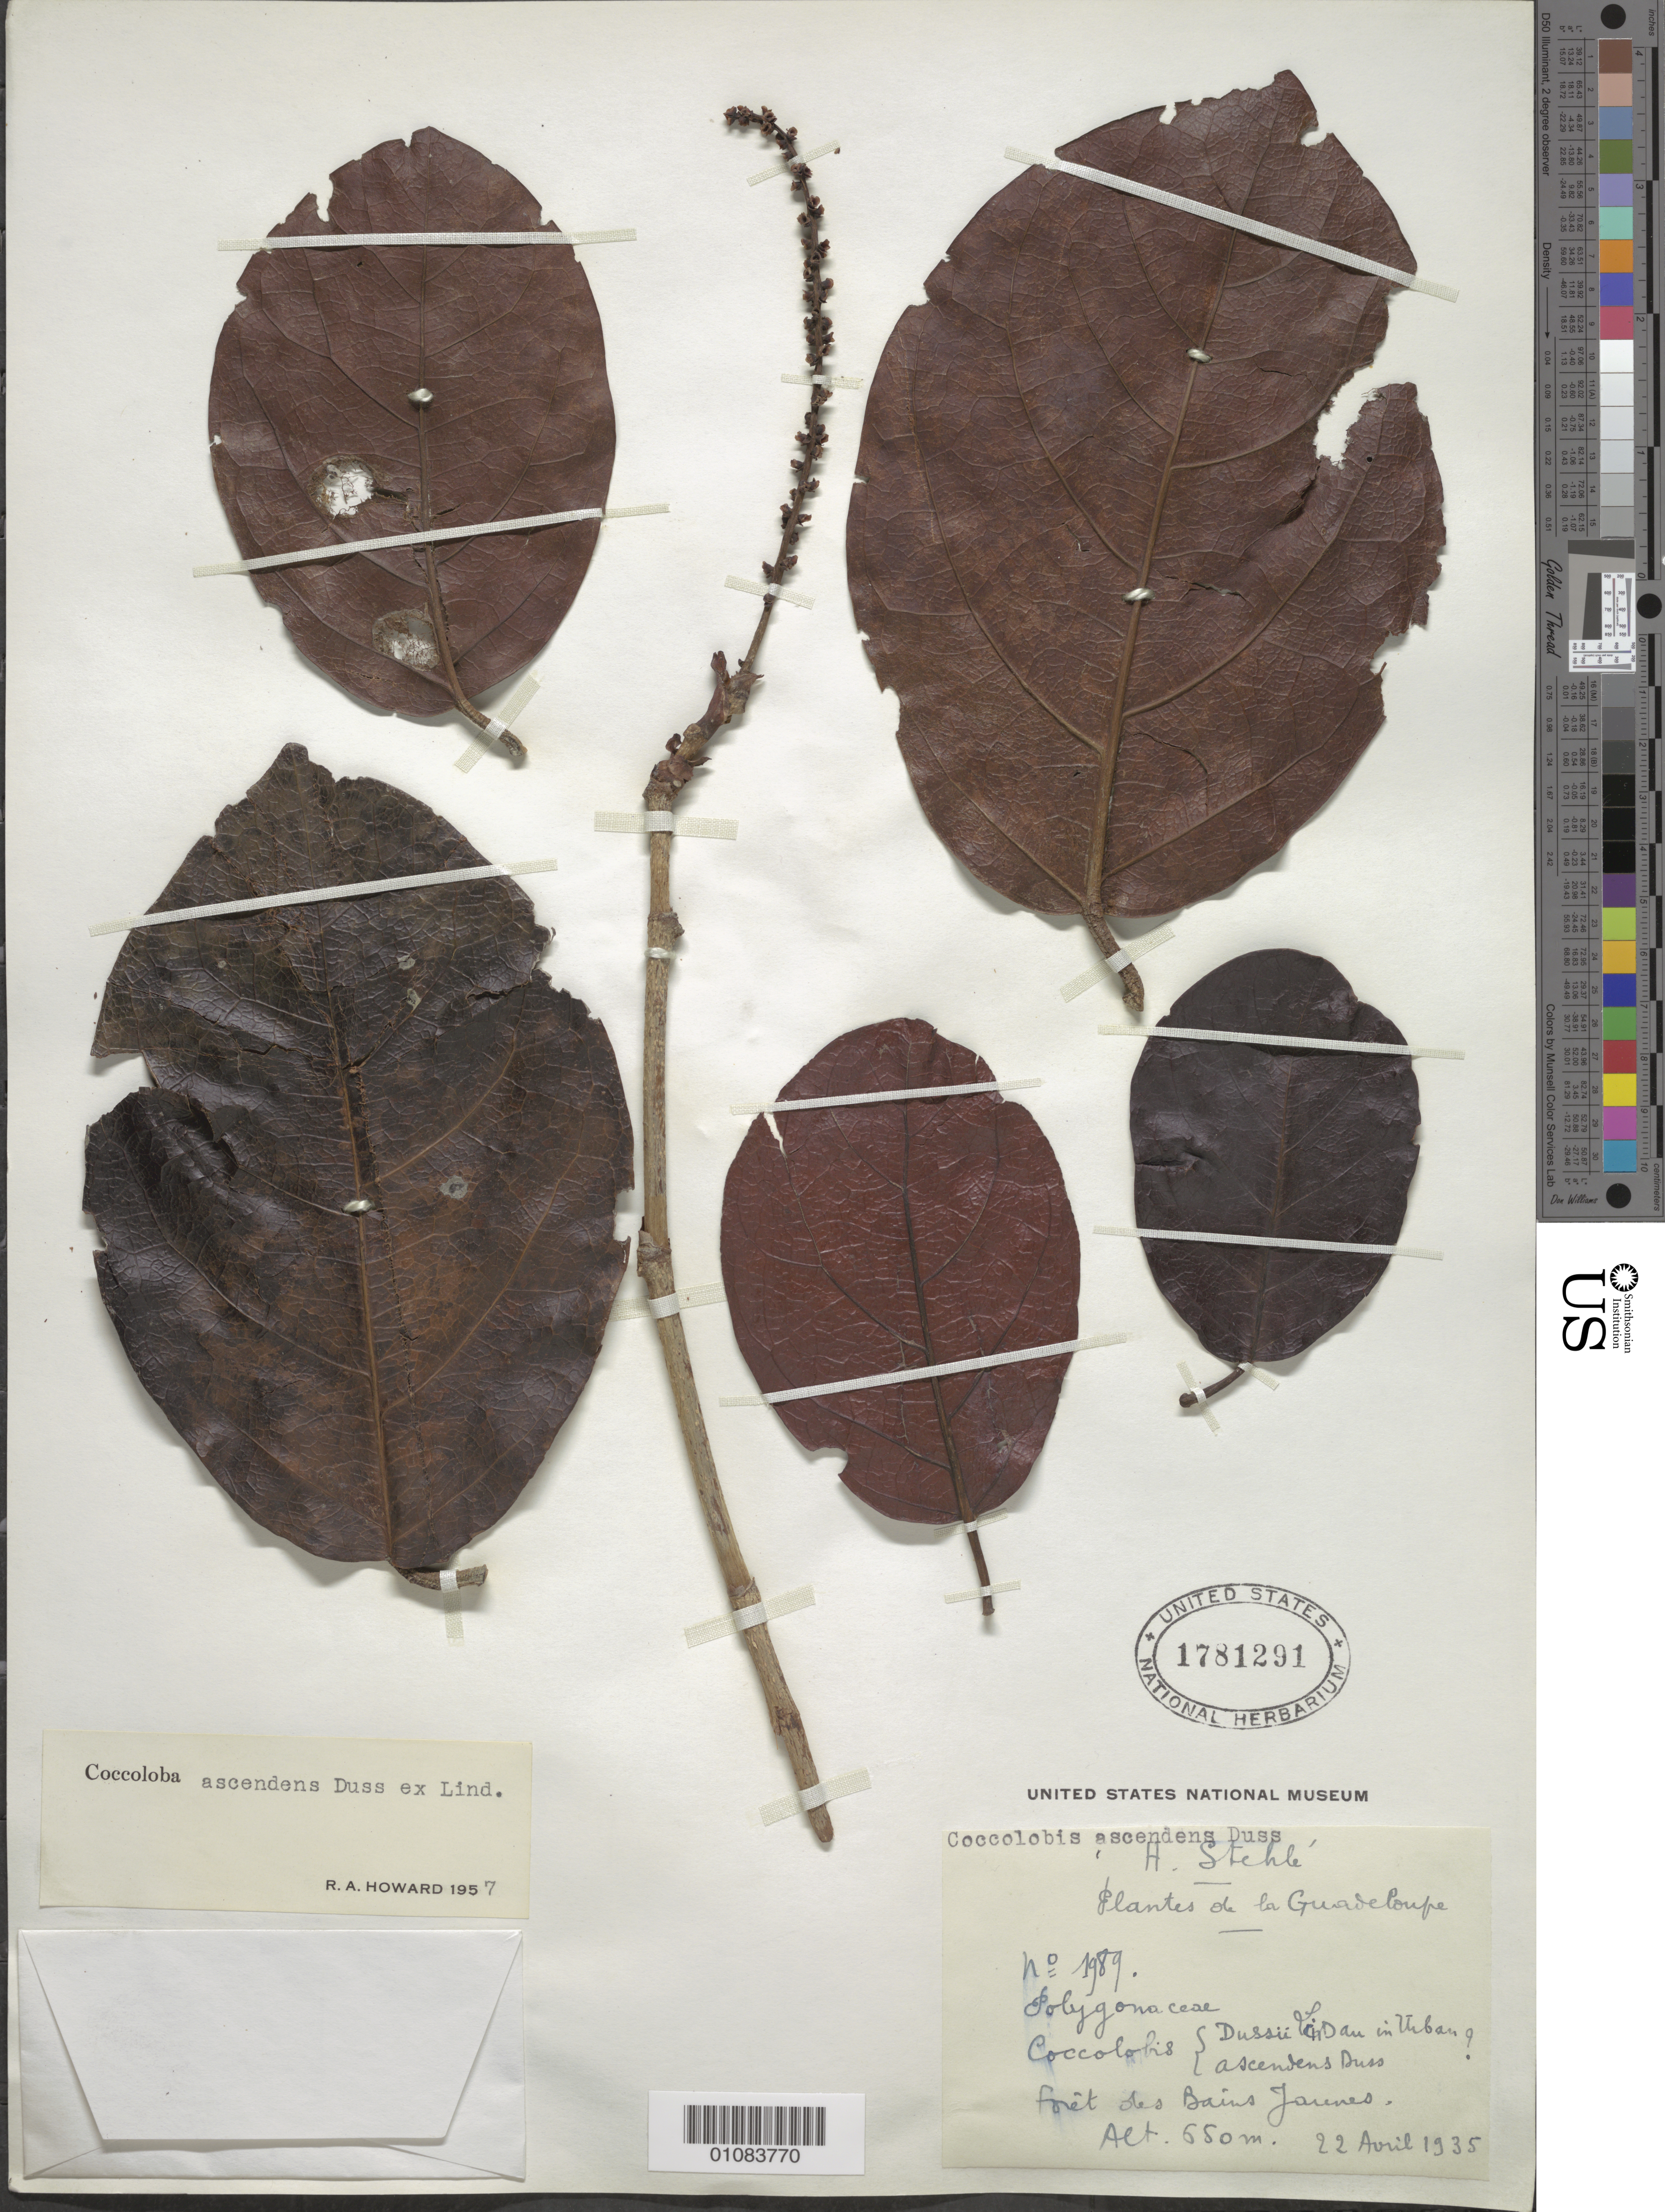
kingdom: Plantae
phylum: Tracheophyta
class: Magnoliopsida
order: Caryophyllales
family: Polygonaceae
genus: Coccoloba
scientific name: Coccoloba ascendens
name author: Duss ex Lindau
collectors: H. Stehlé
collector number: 1989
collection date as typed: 22 Apr 1935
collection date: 1935-04-22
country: Guadeloupe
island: Basse Terre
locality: Foret des Bains Jaunes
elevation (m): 650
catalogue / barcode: US 1781291